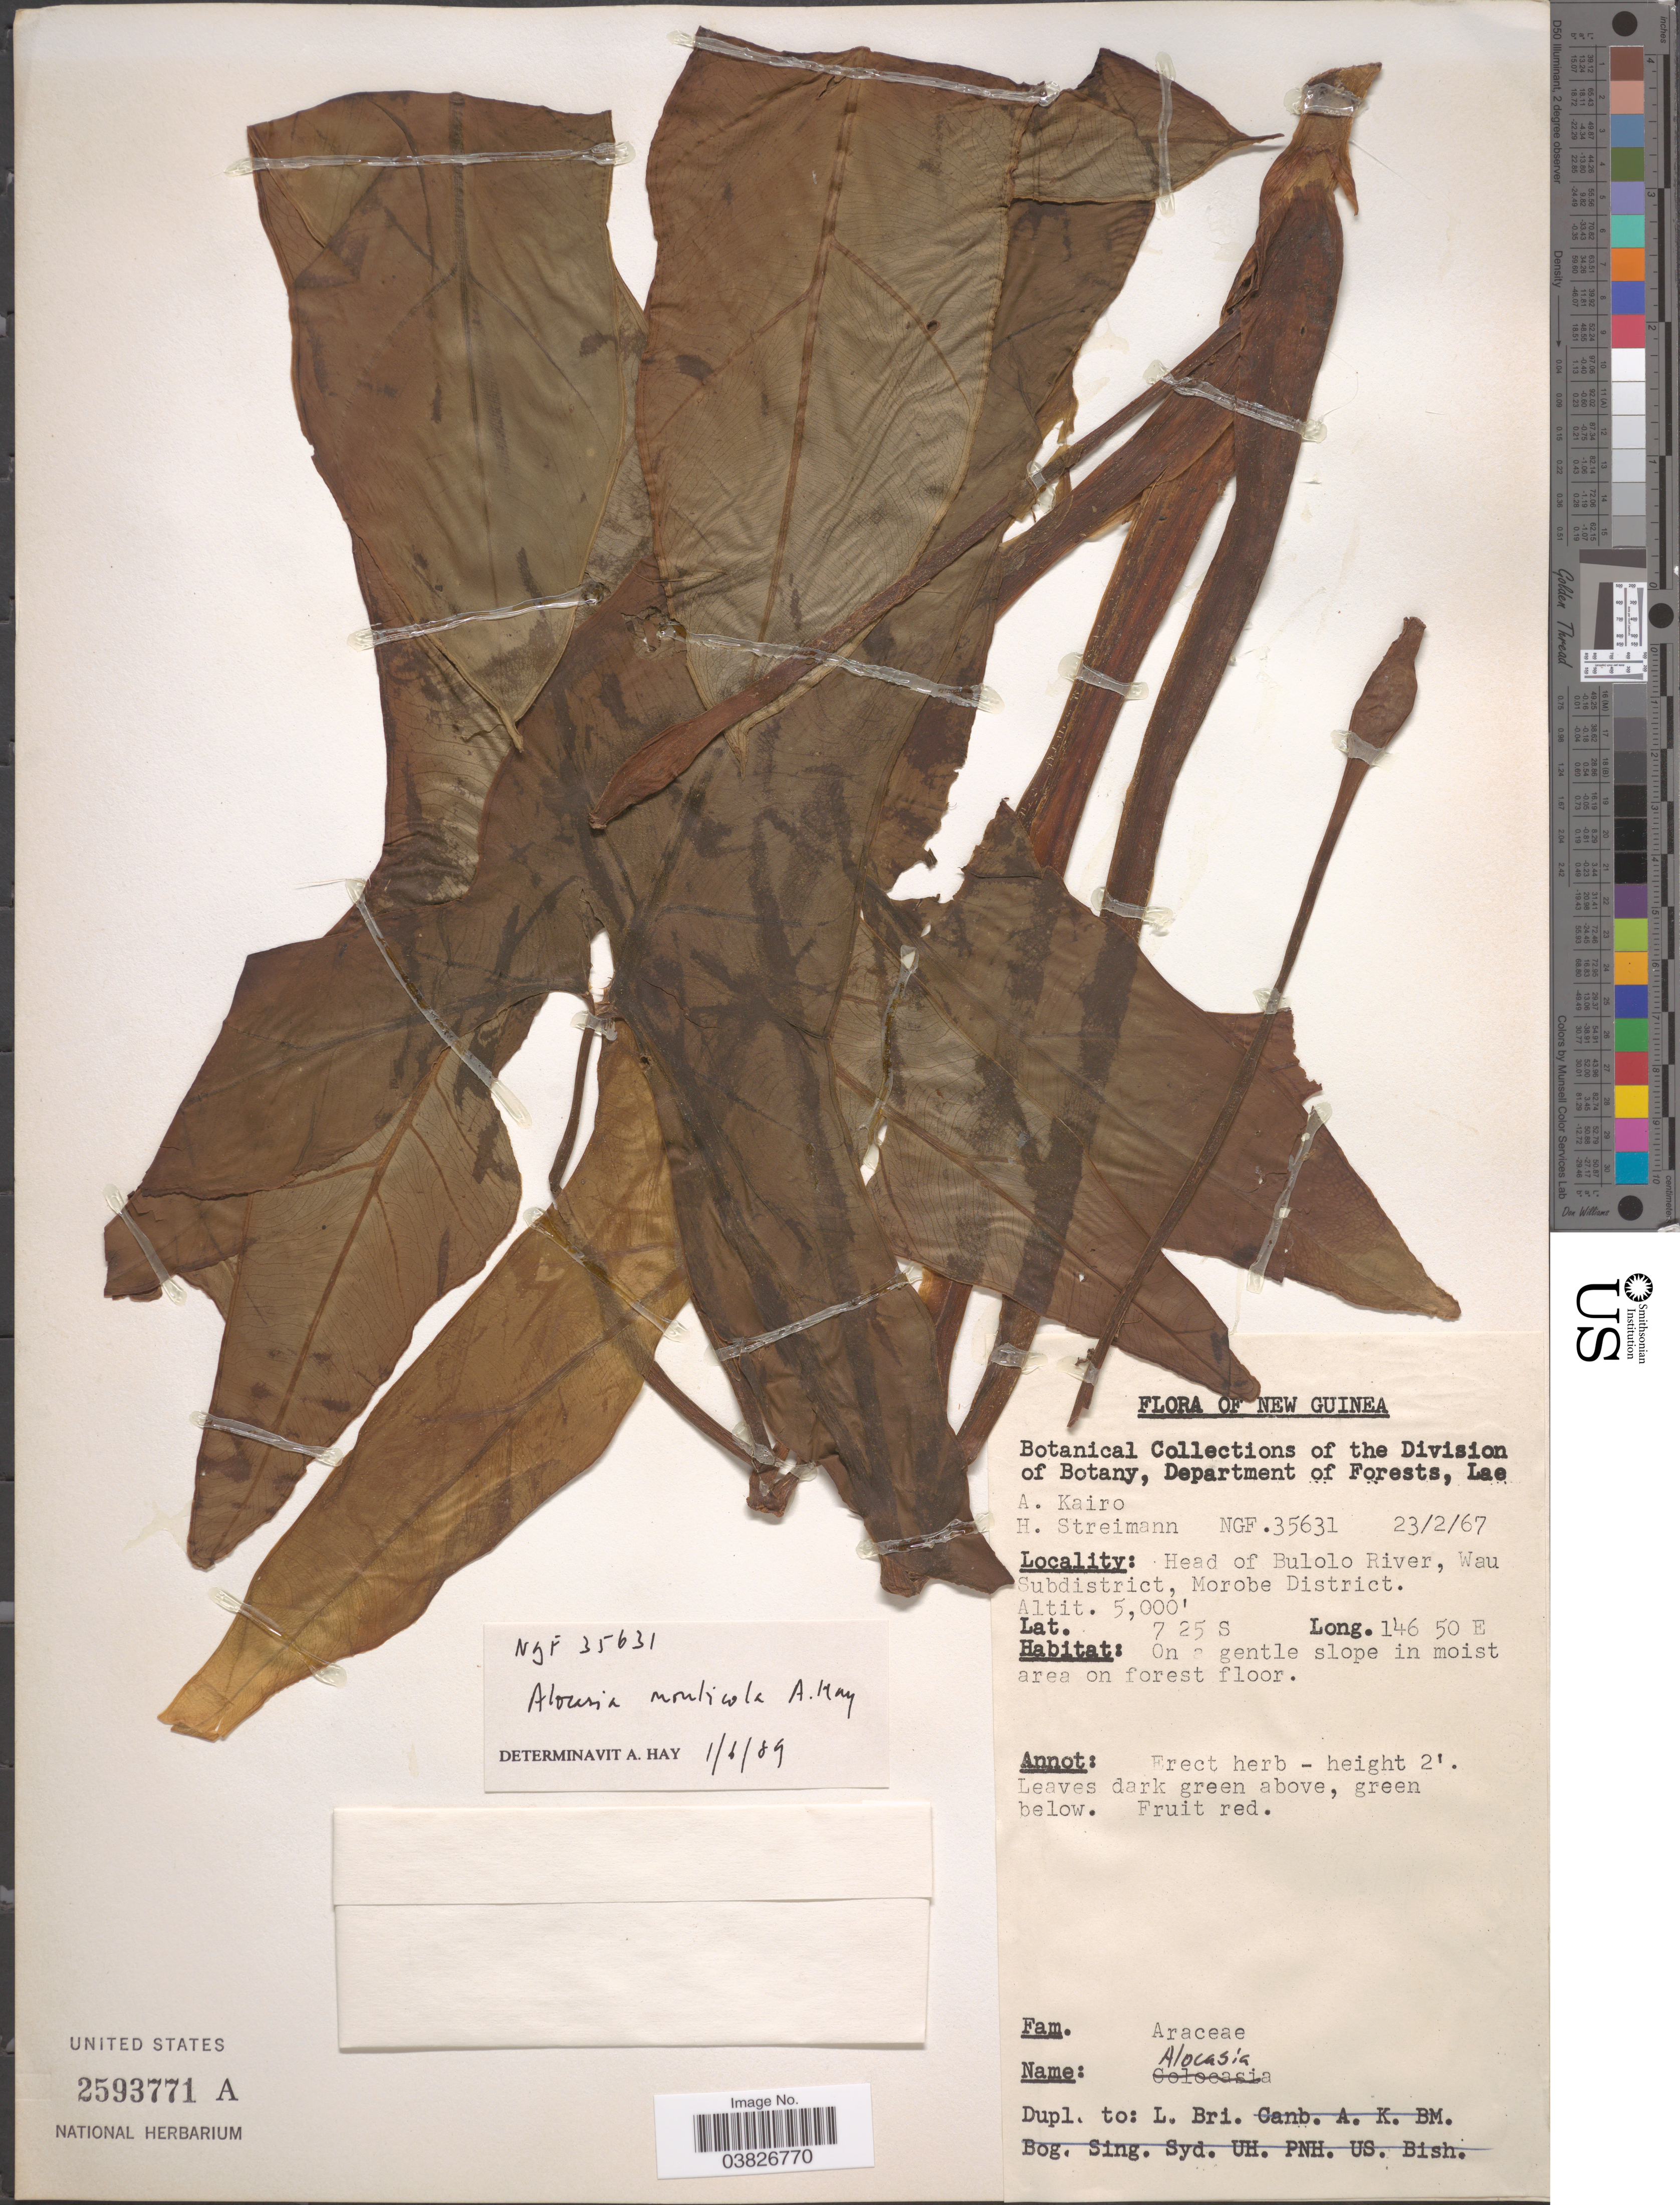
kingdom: Plantae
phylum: Tracheophyta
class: Liliopsida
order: Alismatales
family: Araceae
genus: Alocasia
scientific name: Alocasia monticola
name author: A. Hay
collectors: A. Kairo & H. Streimann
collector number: NGF 35631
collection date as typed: Transcribed d/m/y: 23/2/67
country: Papua New Guinea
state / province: Morobe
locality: New Guinea. Head of Bulolo River, Wau Subdistrict, Morobe District.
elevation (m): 1524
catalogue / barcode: US 2593771A